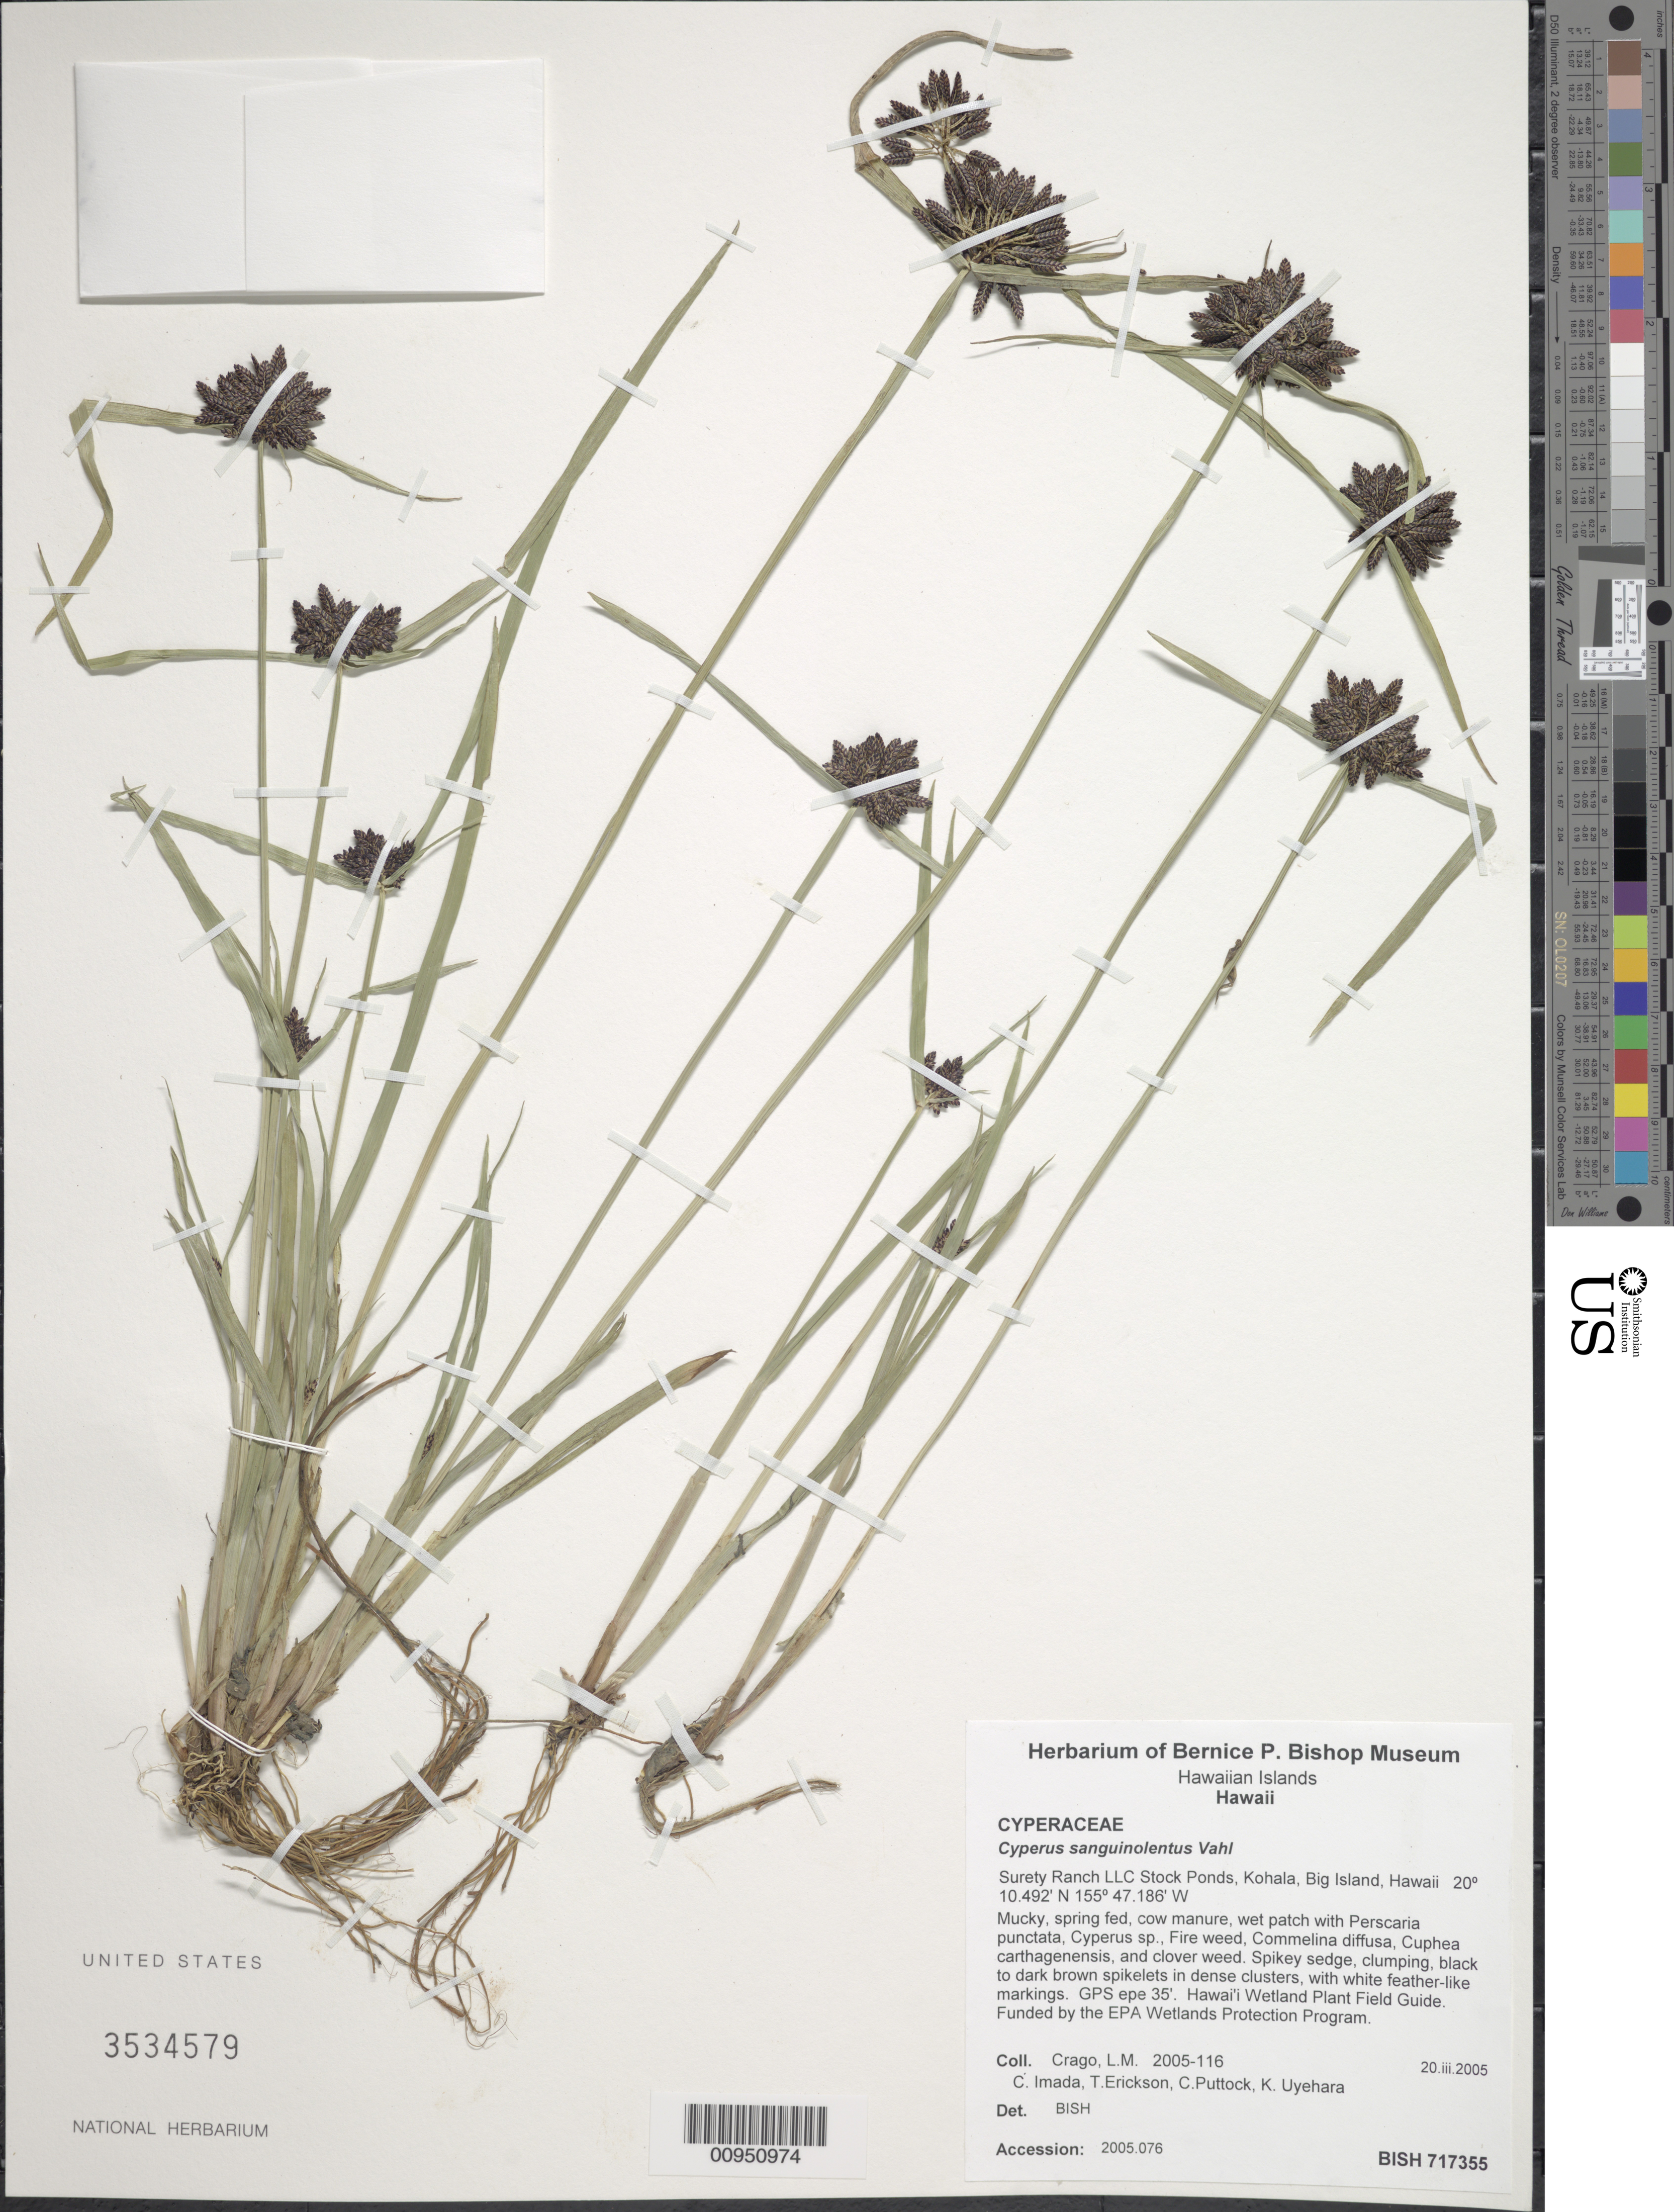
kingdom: Plantae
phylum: Tracheophyta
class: Liliopsida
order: Poales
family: Cyperaceae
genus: Cyperus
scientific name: Cyperus sanguinolentus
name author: Vahl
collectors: L. Crago, C. Imada, T. Erickson, C. Puttock & K. Uyehara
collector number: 2005-116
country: United States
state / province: Hawaii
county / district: Hawaii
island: Hawaii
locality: Surety Ranch LLC Stock Ponds, Kohala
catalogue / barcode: US 3534579